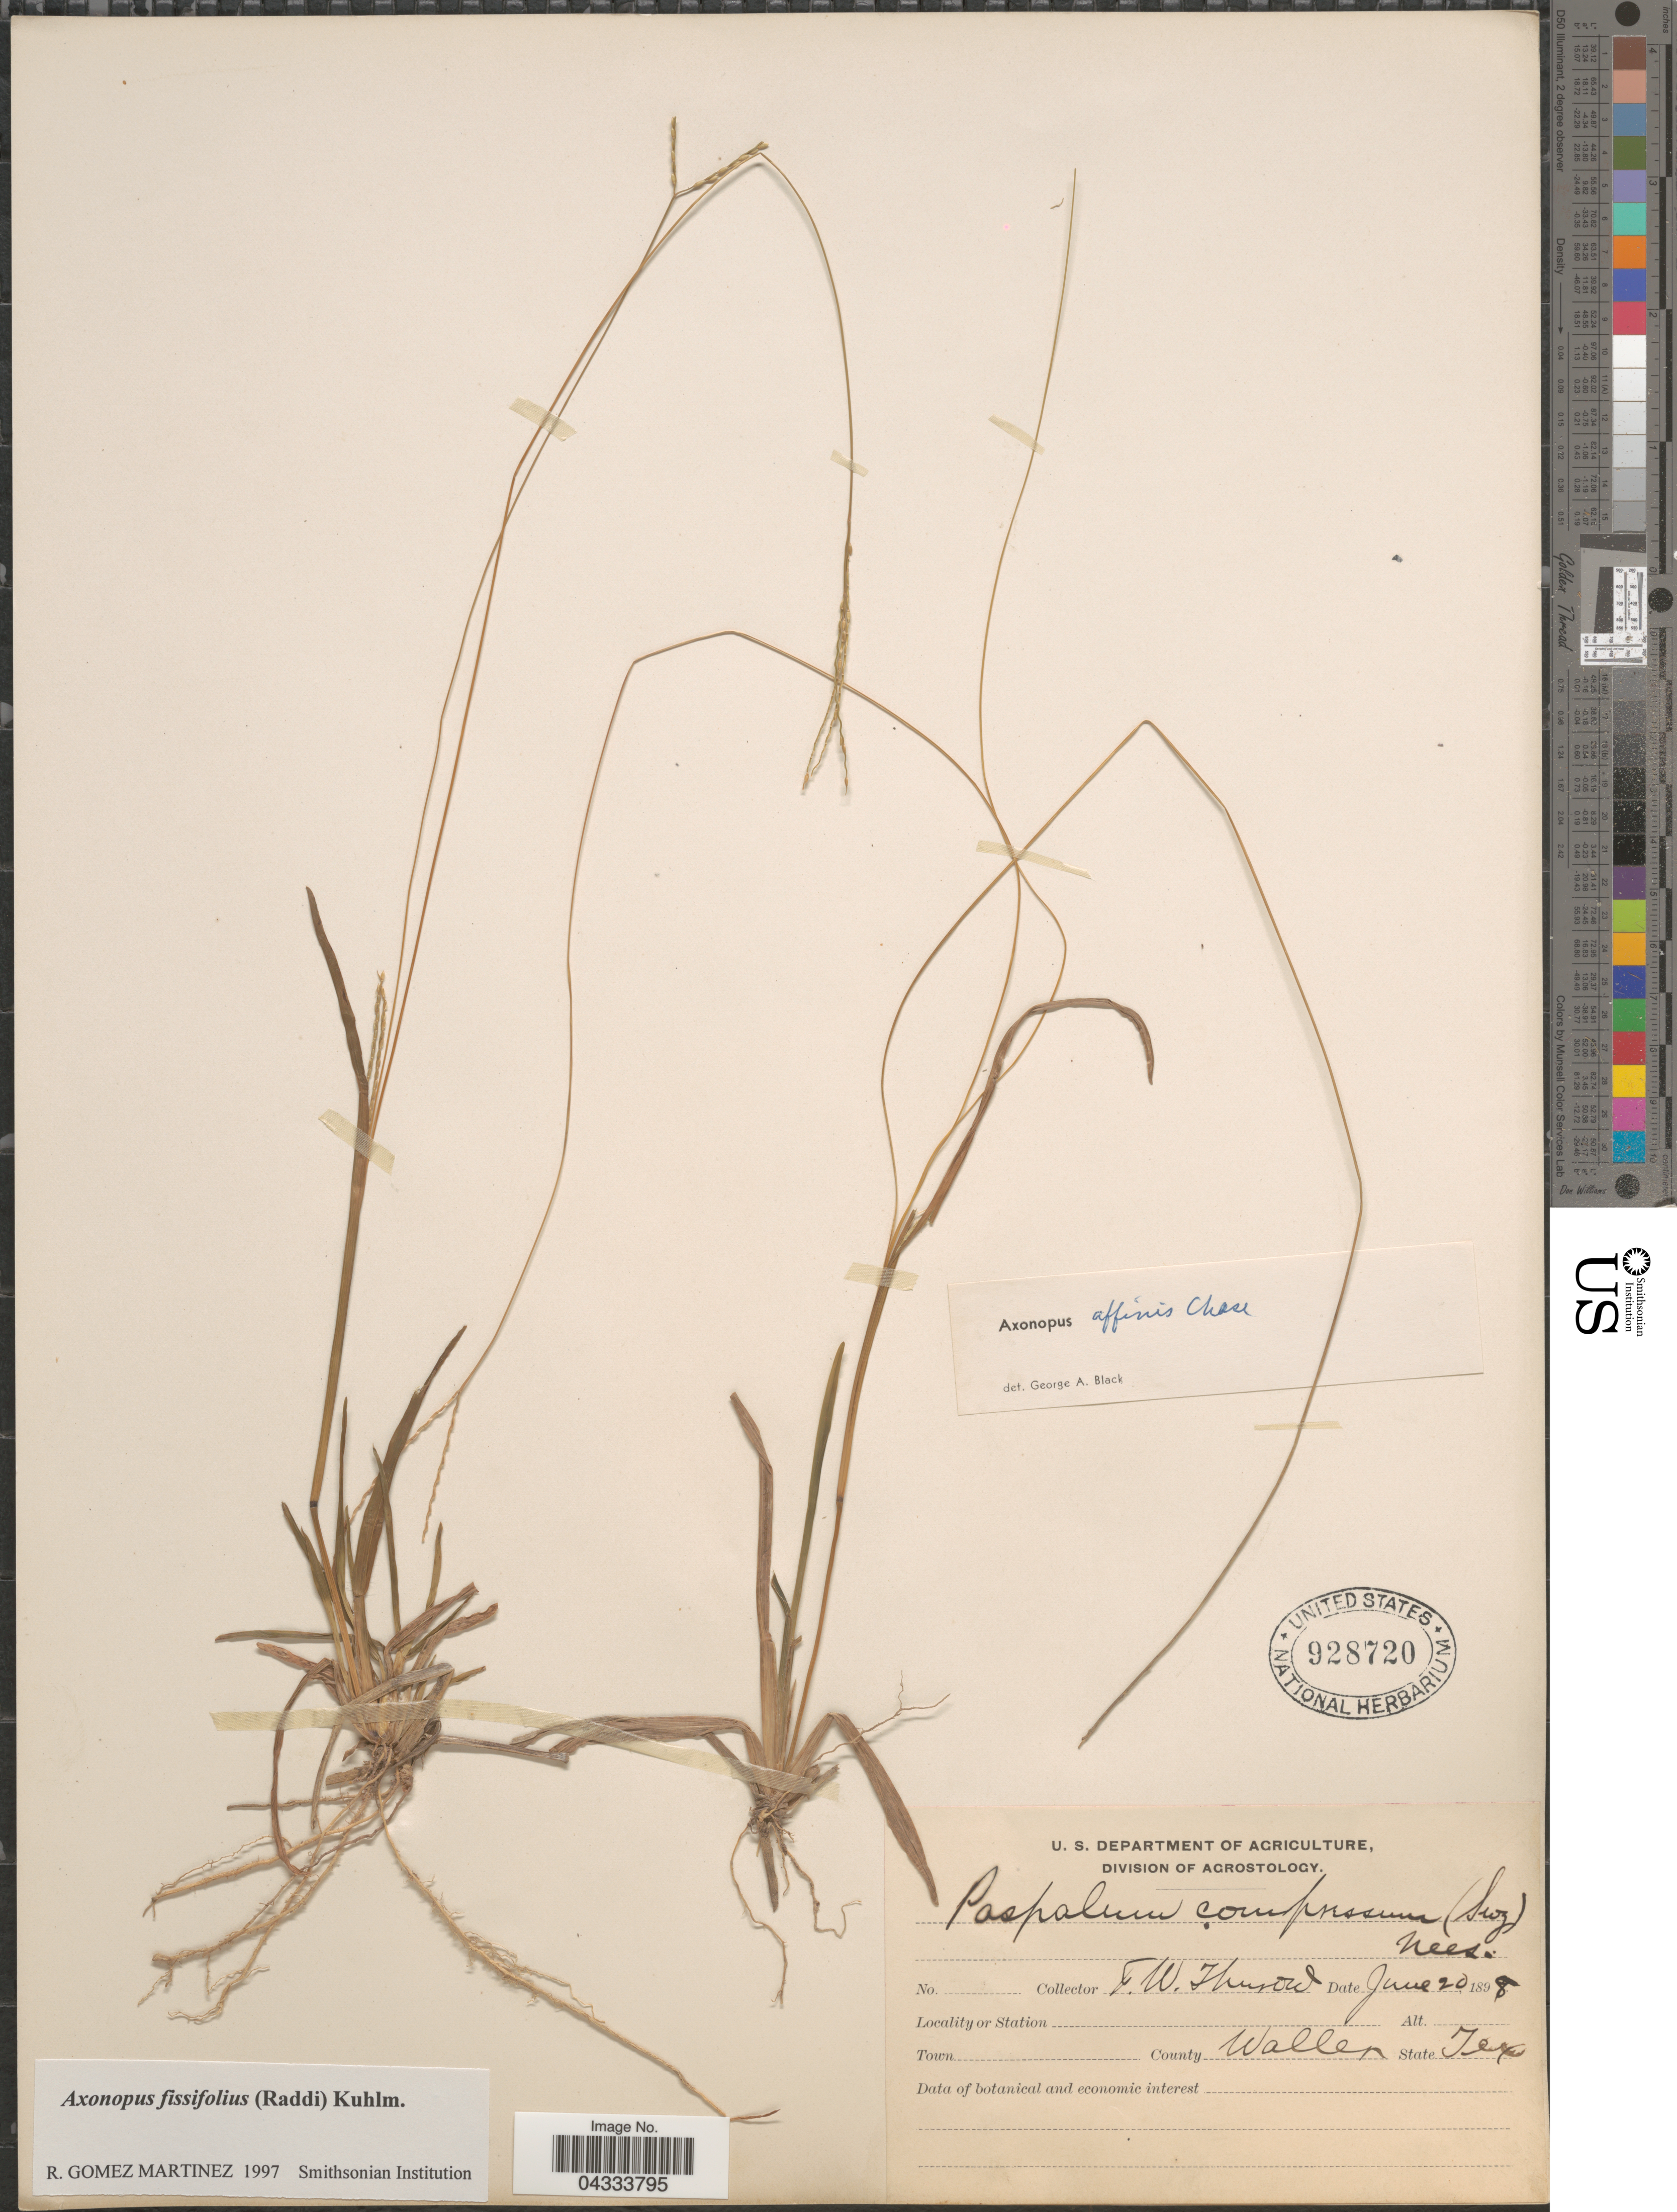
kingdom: Plantae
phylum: Tracheophyta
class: Liliopsida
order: Poales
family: Poaceae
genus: Axonopus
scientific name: Axonopus fissifolius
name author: (Raddi) Kuhlm.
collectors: F. W. Thurow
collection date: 1898-06-20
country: United States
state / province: Texas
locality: County Waller.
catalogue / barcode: US 928720